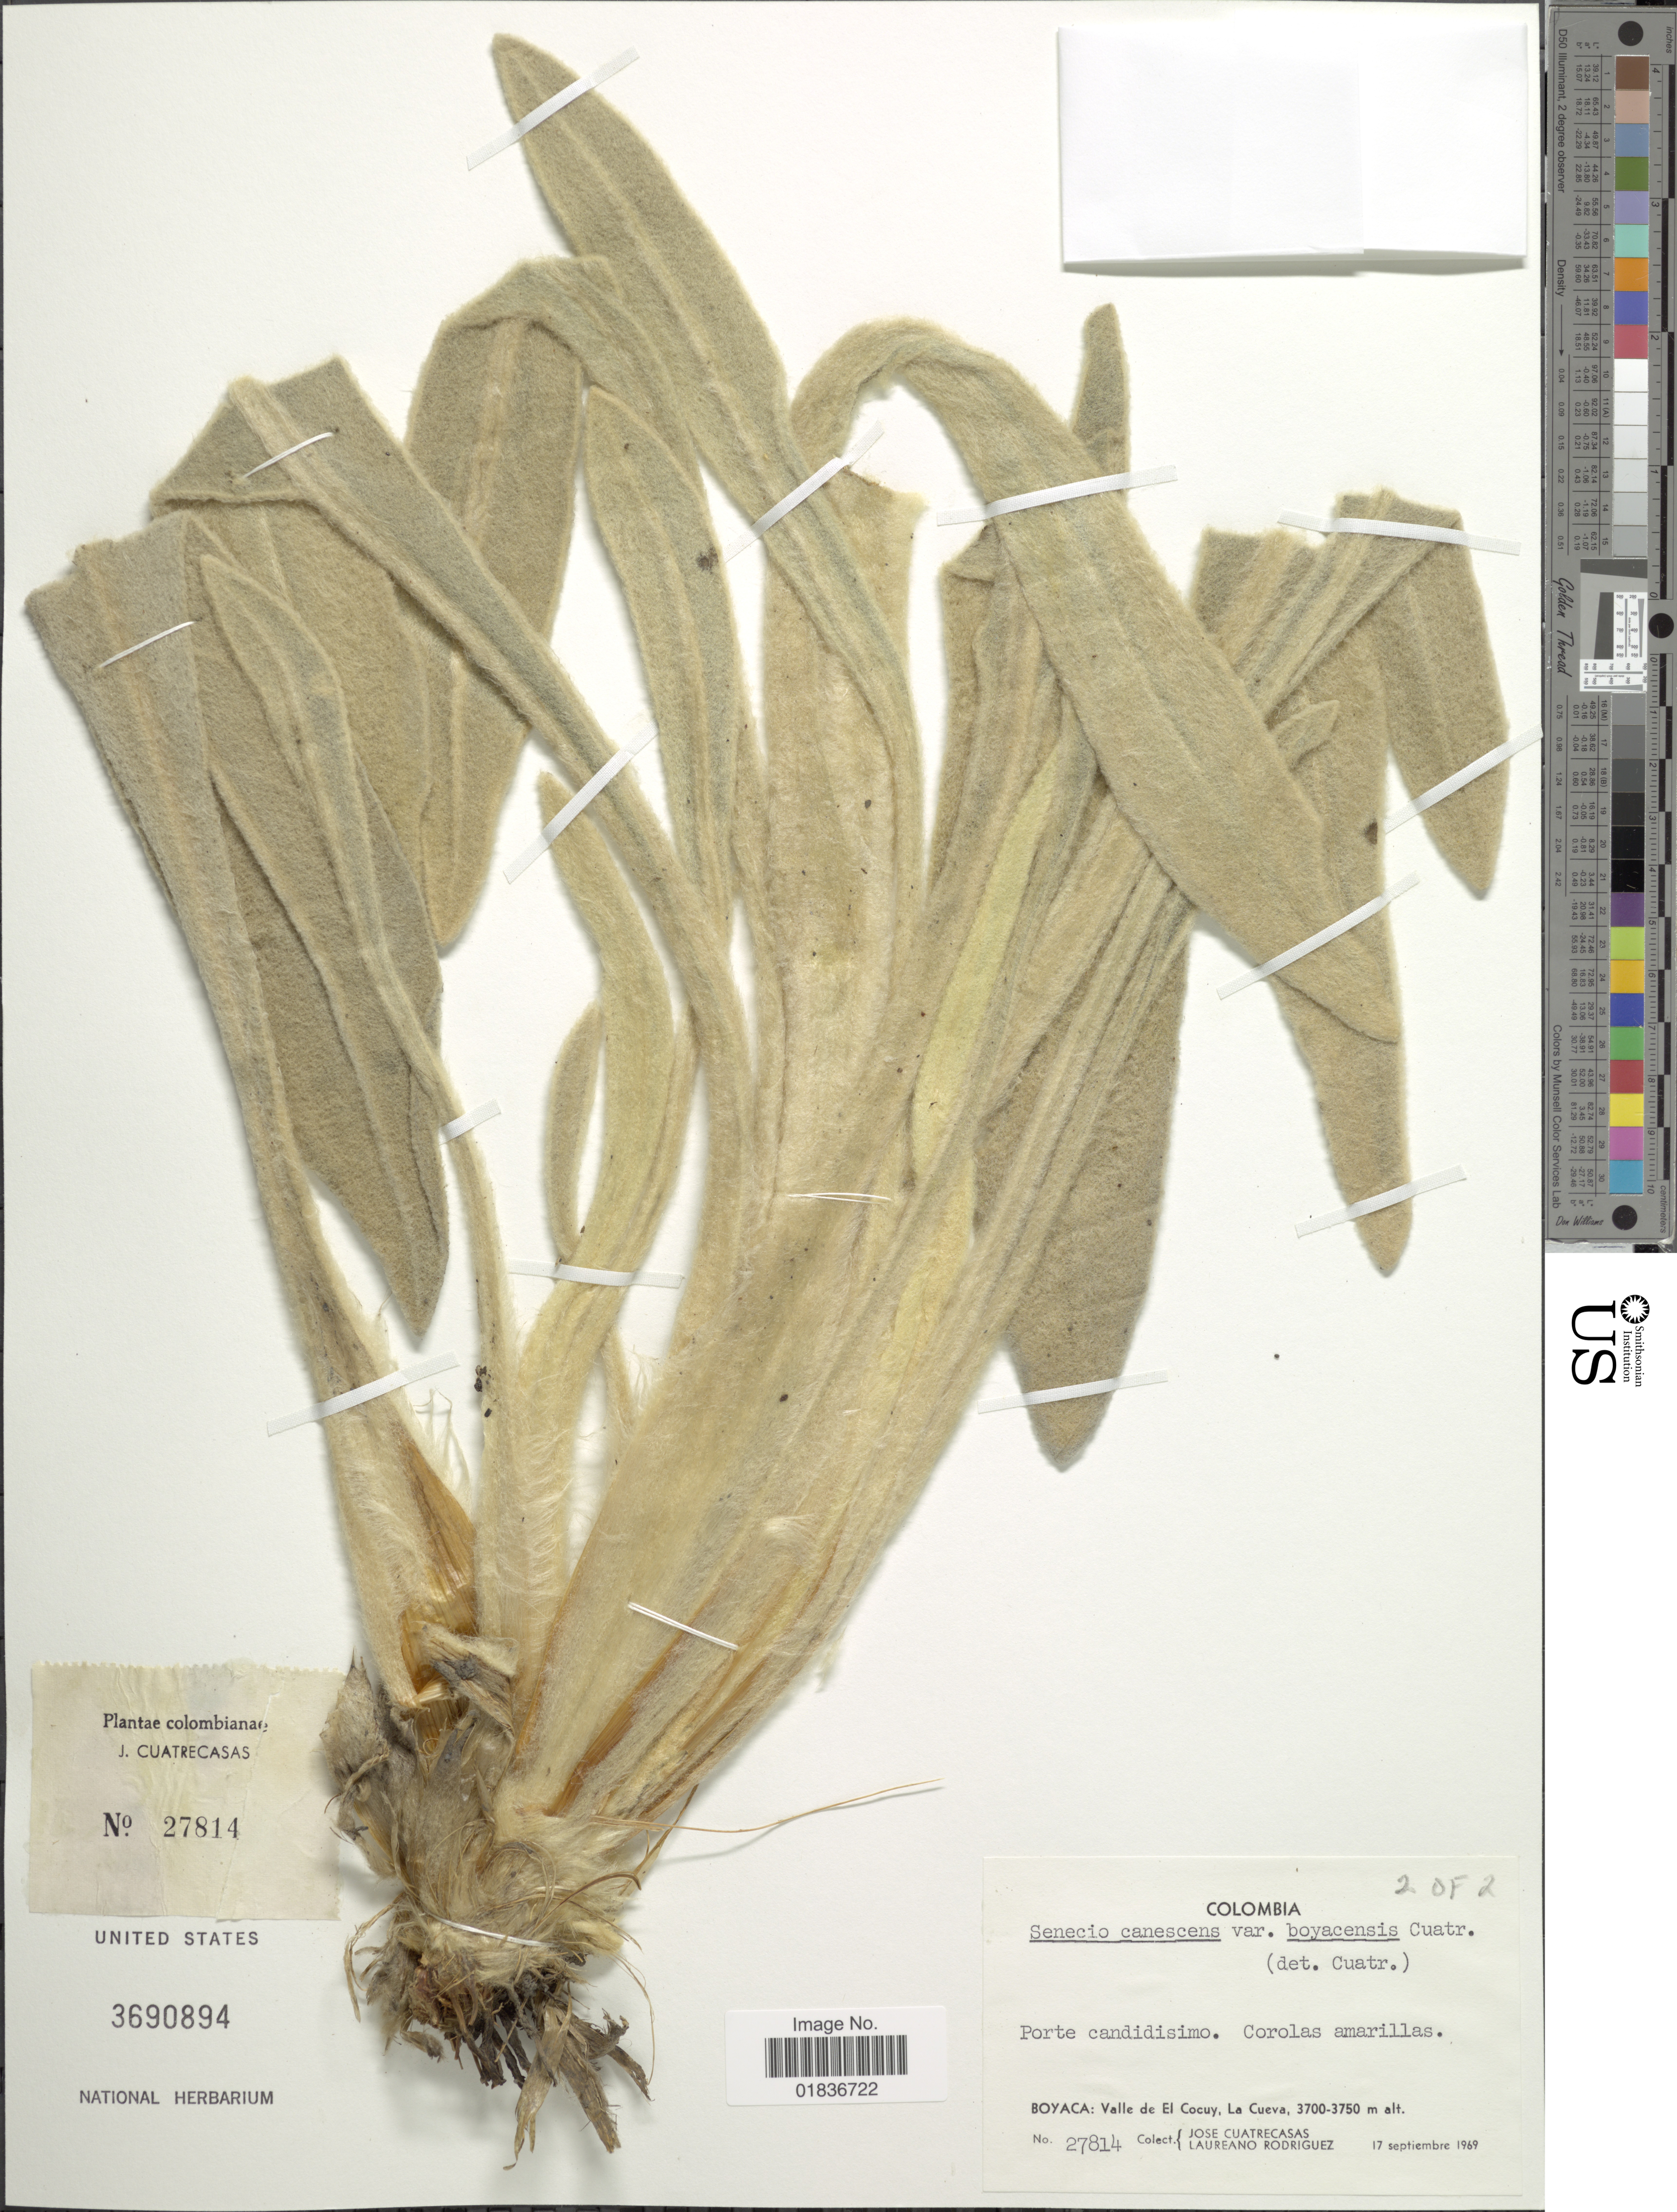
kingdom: Plantae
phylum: Tracheophyta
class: Magnoliopsida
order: Asterales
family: Asteraceae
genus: Senecio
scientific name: Senecio canescens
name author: (Bonpl.) Cuatrec.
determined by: Salomon, Luciana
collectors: J. Cuatrecasas & L. Rodriguez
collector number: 27814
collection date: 1969-09-17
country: Colombia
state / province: Boyacá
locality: Boyacá: Valle de El Cocuy, La Cueva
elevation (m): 3700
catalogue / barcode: US 3690894